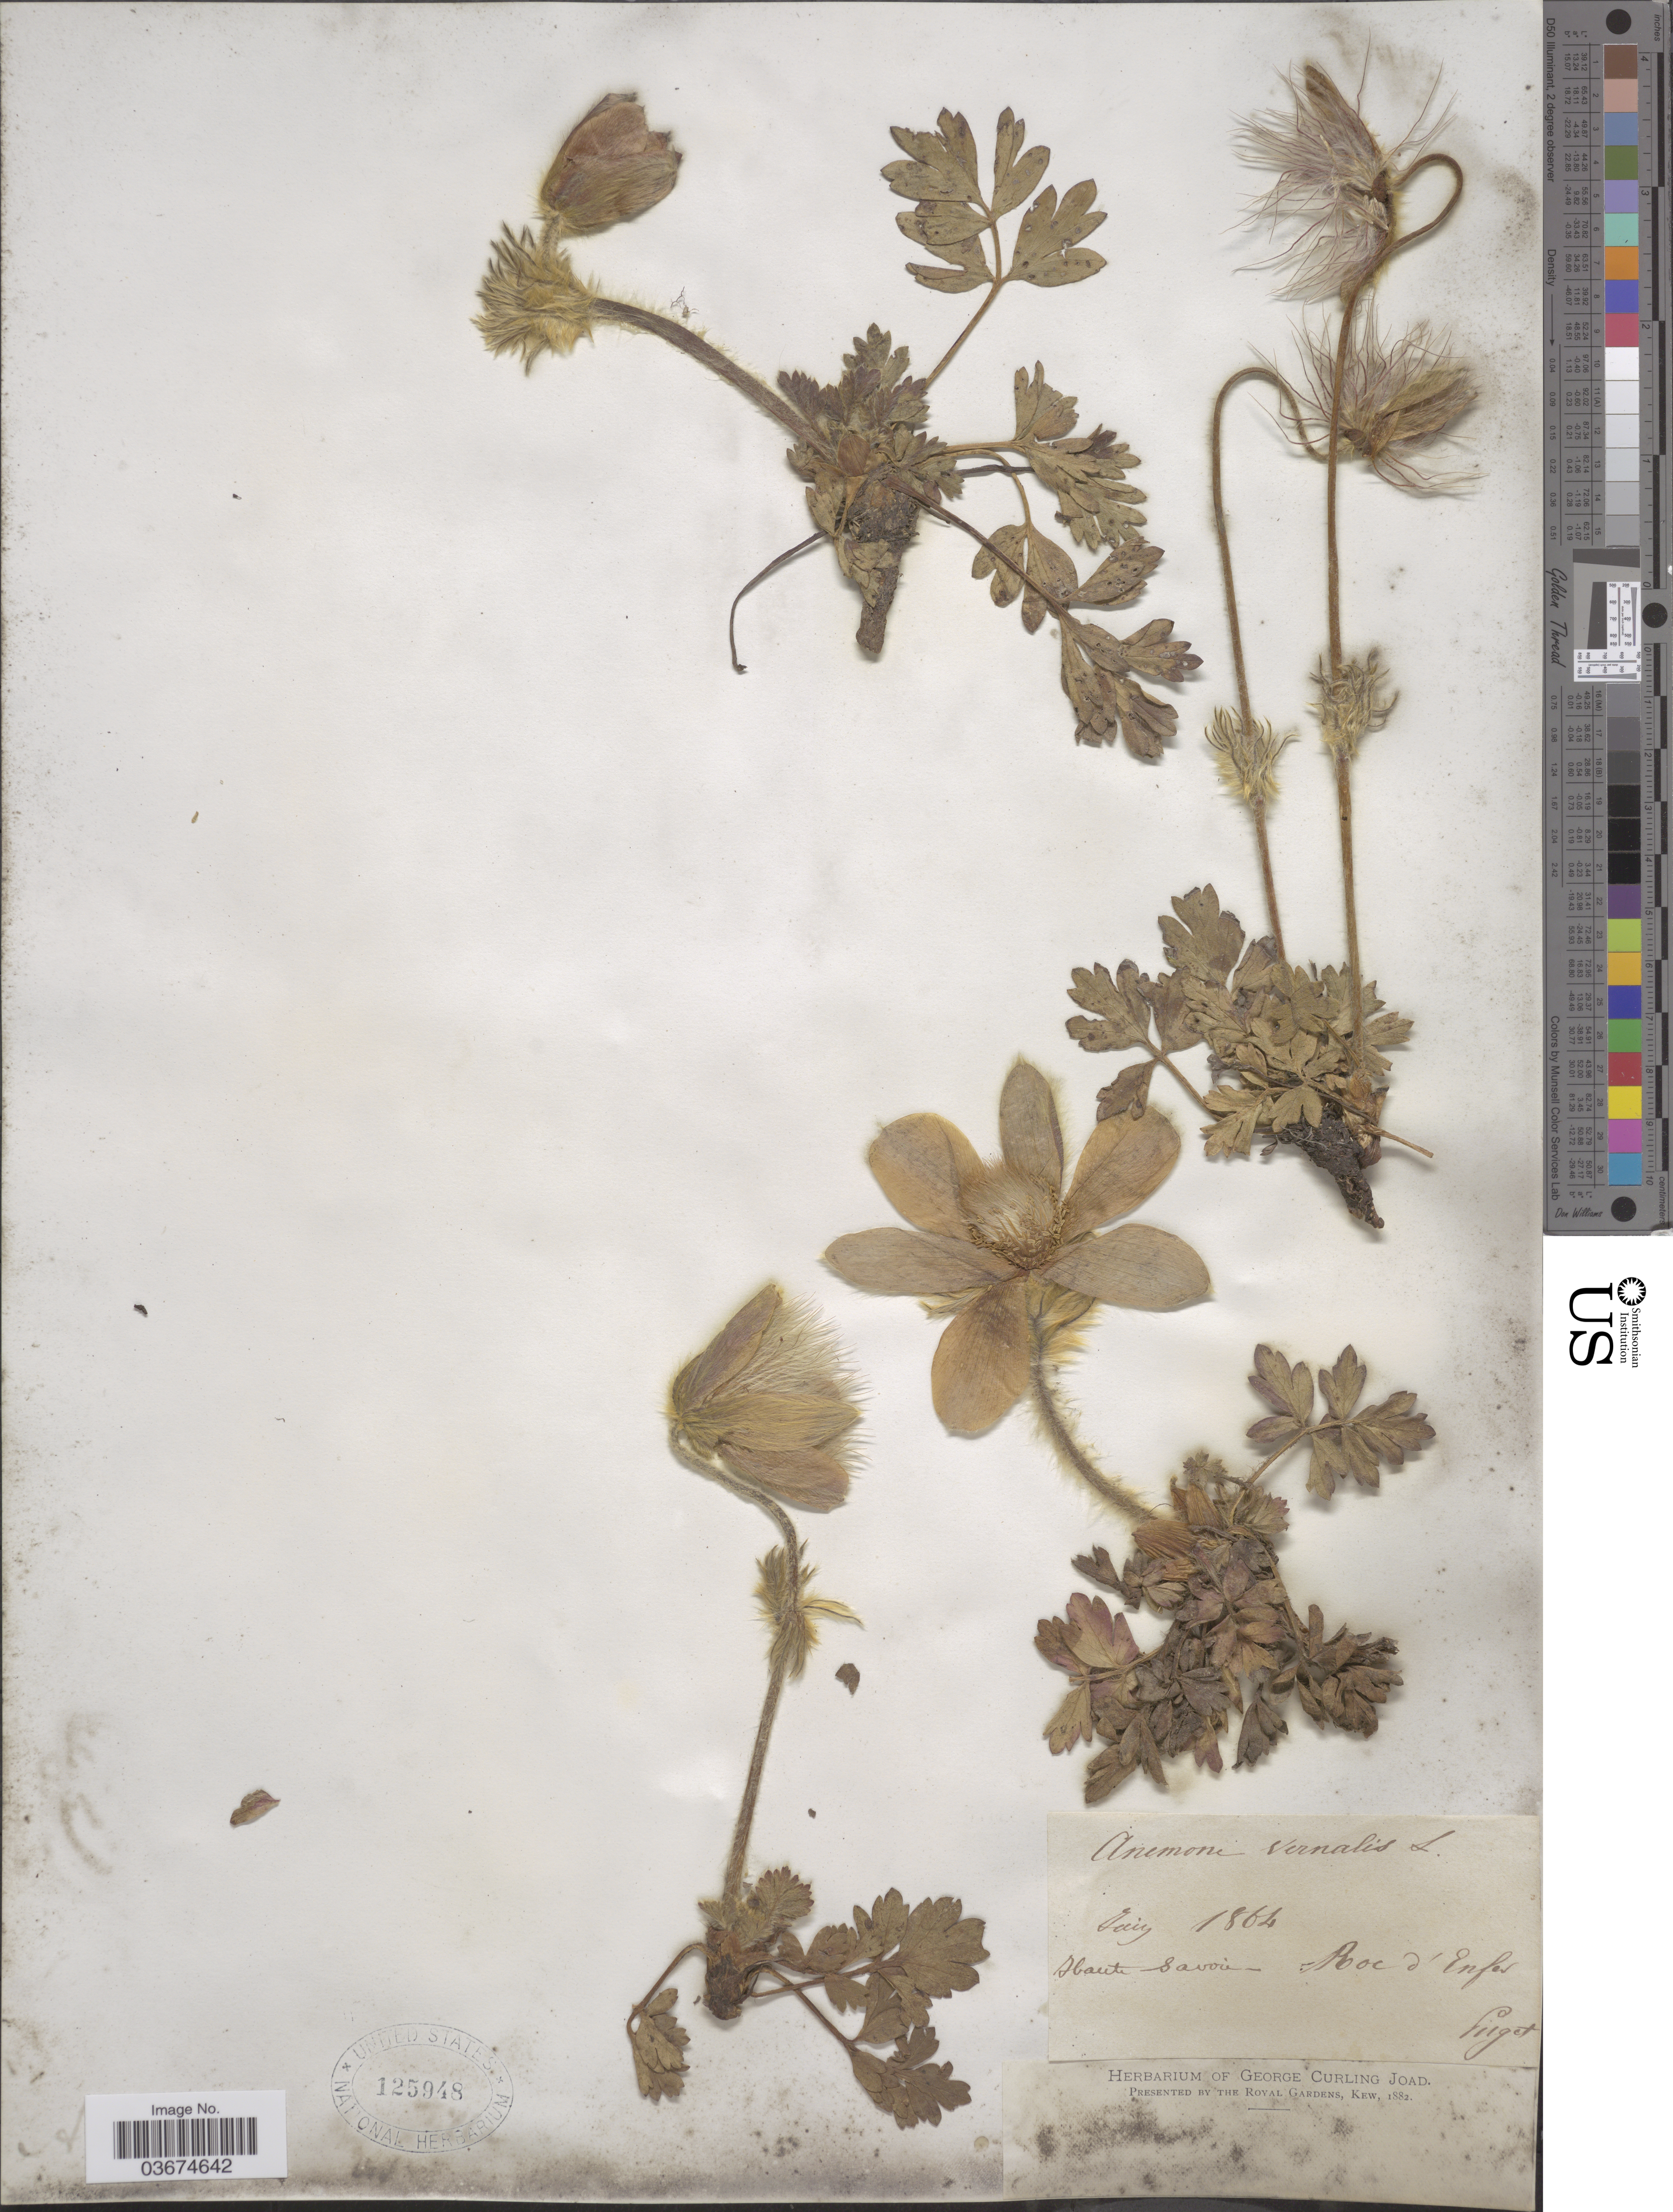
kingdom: Plantae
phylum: Tracheophyta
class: Magnoliopsida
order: Ranunculales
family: Ranunculaceae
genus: Pulsatilla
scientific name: Pulsatilla vernalis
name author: (L.) Mill.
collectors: -. Puget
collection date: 1864-07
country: France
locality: Haute Savoie. Roc d'Enfer.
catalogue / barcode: US 125948